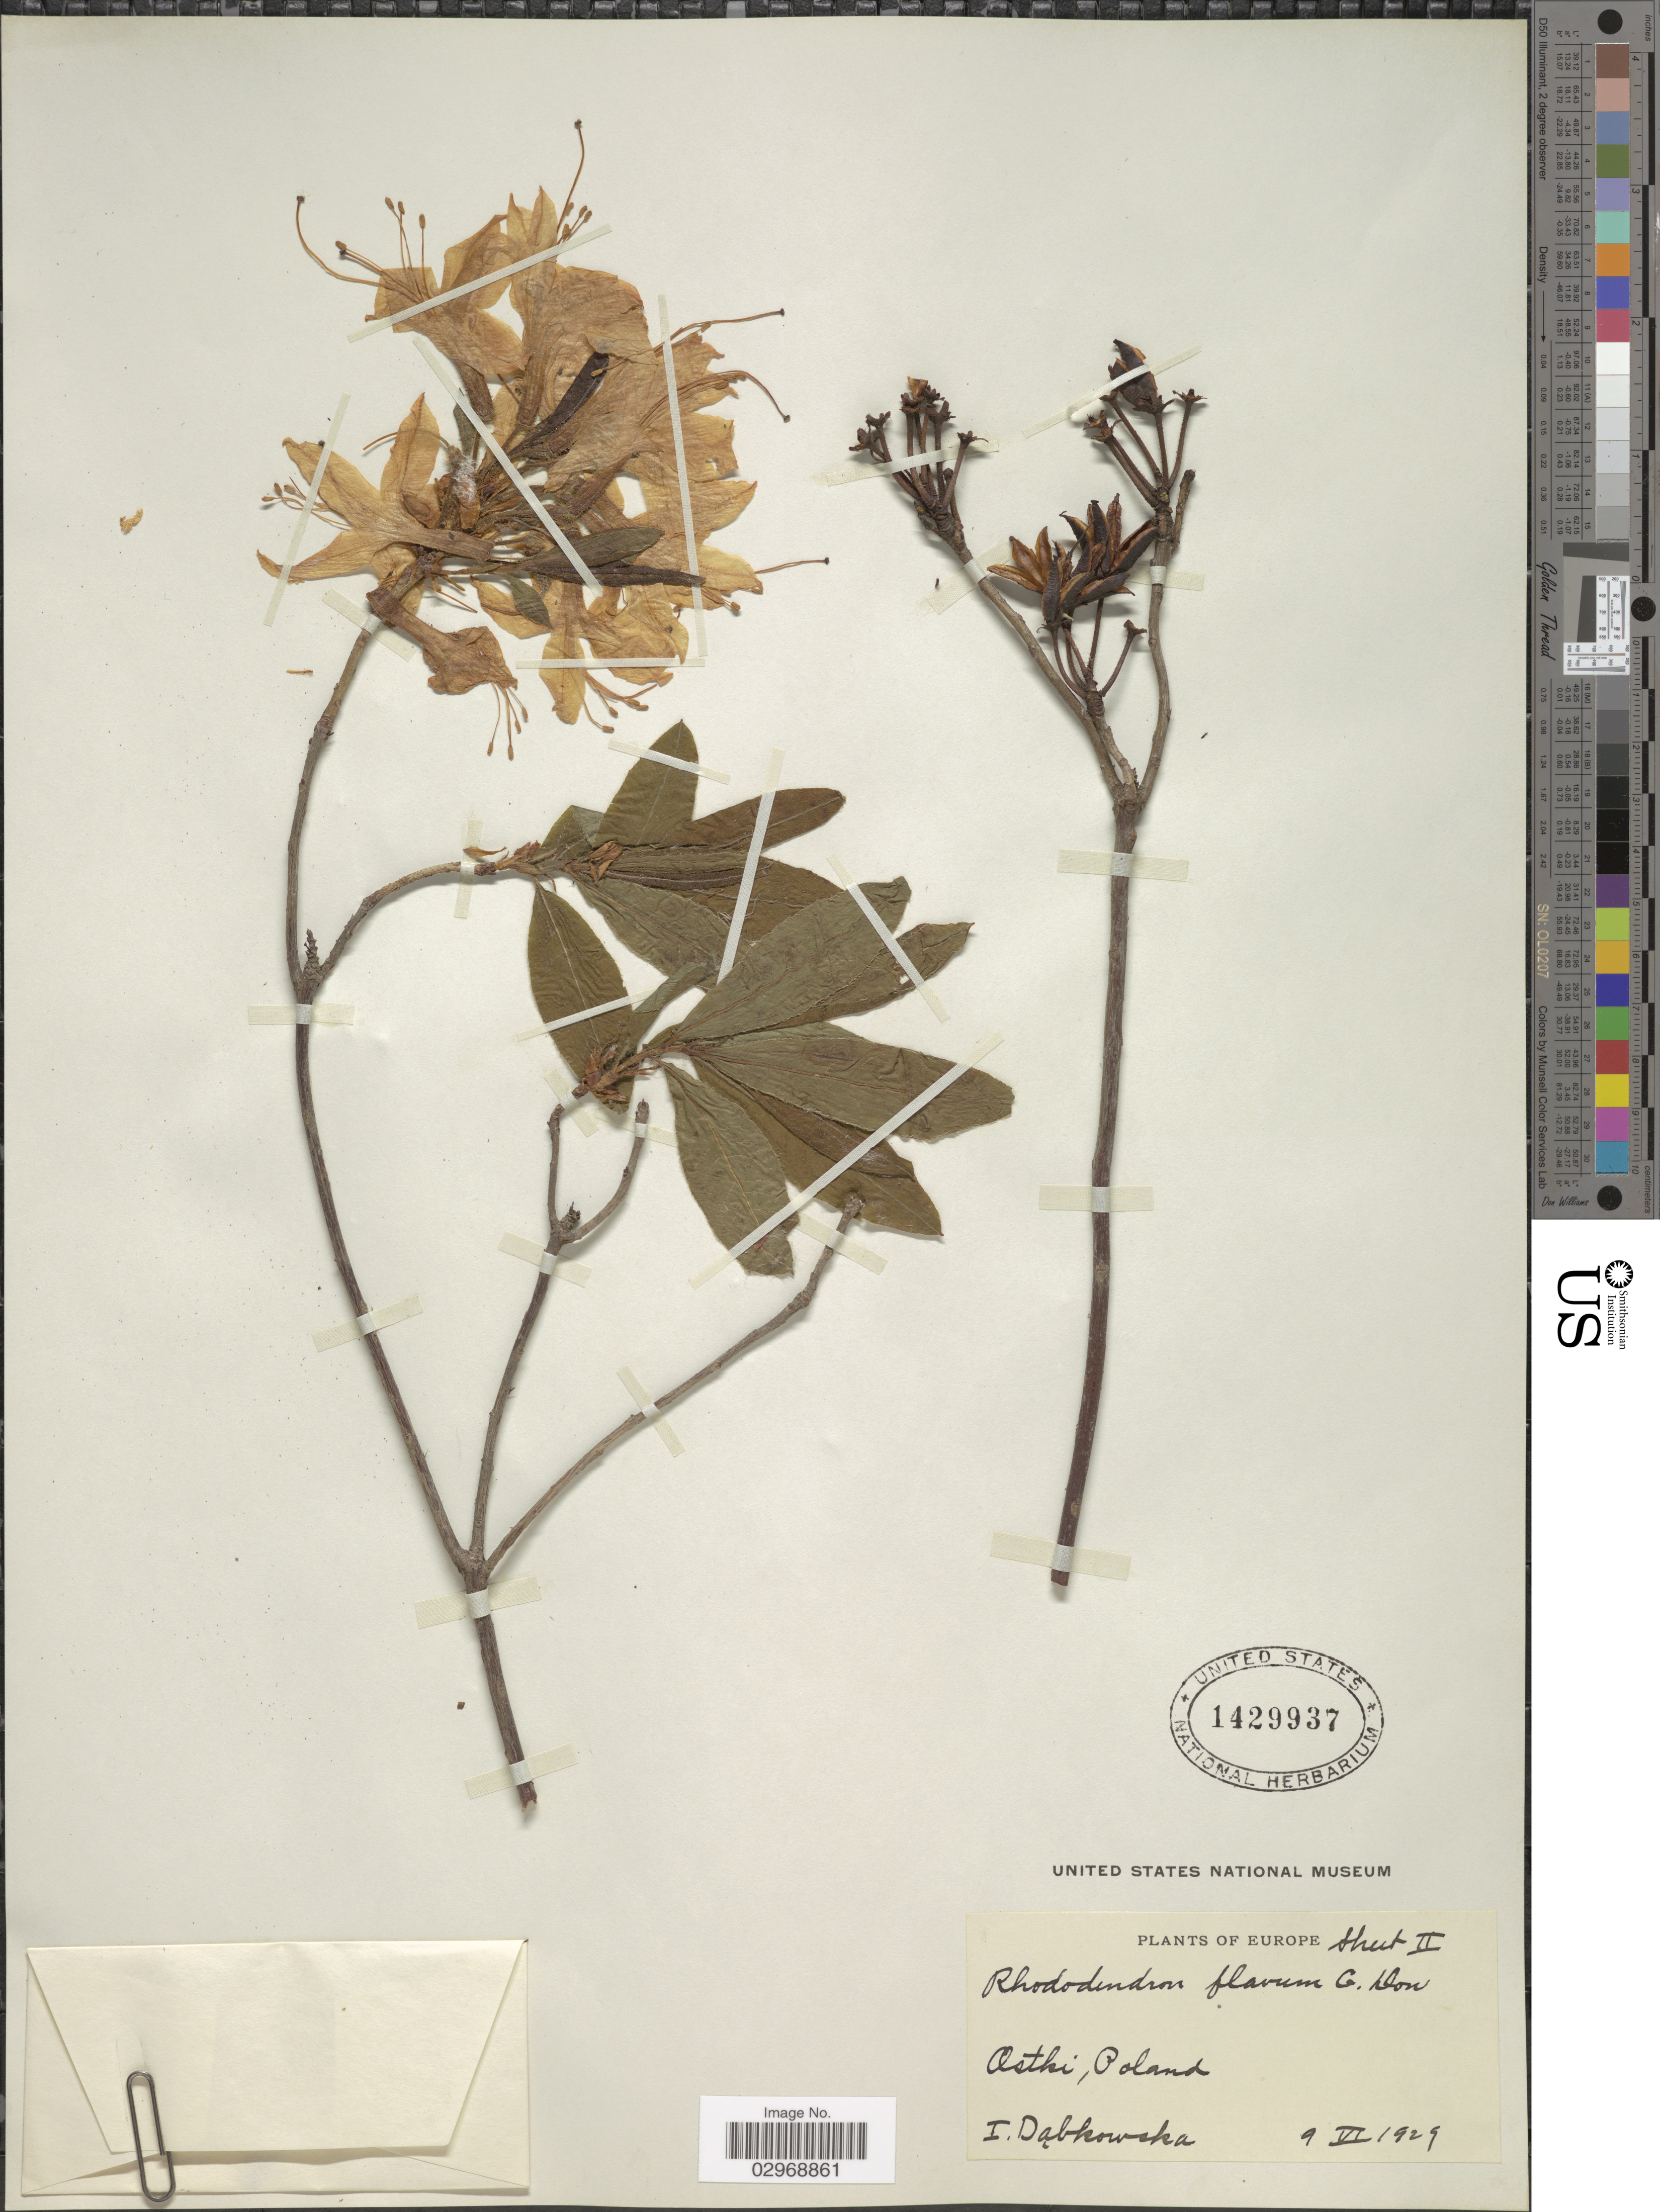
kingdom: Plantae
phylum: Tracheophyta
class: Magnoliopsida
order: Ericales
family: Ericaceae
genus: Rhododendron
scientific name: Rhododendron luteum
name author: Sweet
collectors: I. Dabkowska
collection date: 1929-06-09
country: Ukraine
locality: Ostki.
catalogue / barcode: US 1429937